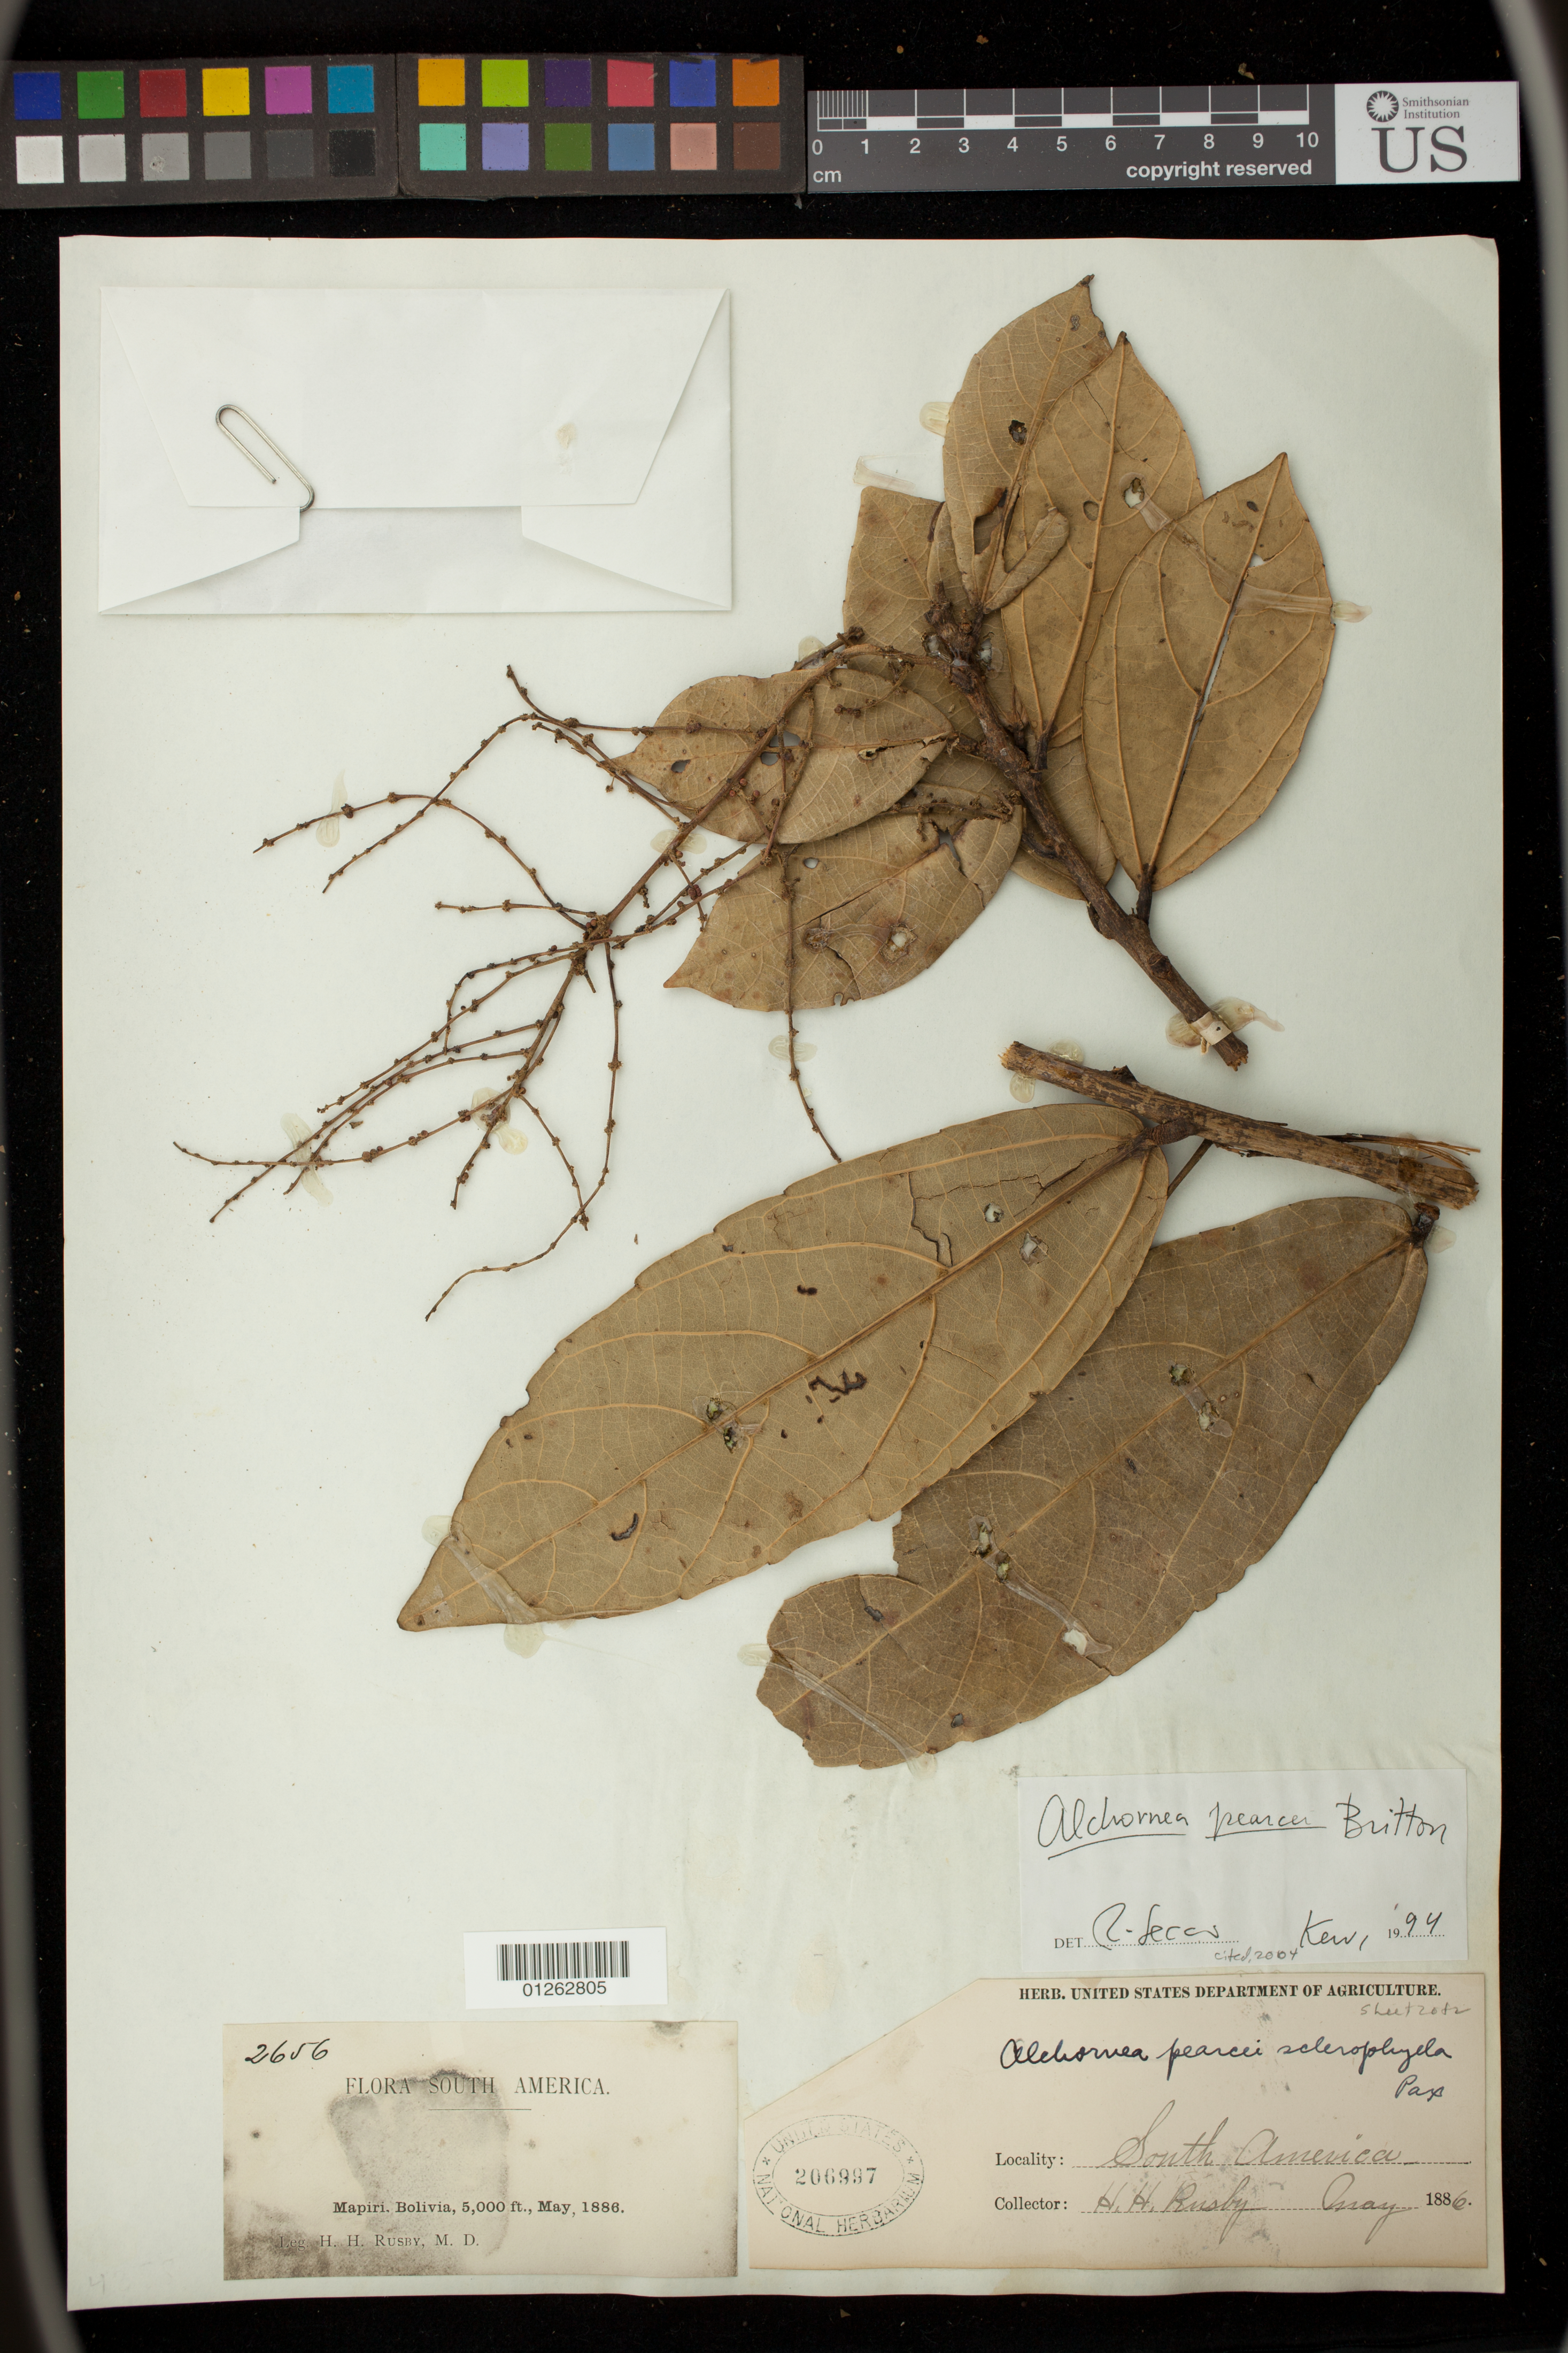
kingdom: Plantae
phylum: Tracheophyta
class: Magnoliopsida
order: Malpighiales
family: Euphorbiaceae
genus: Alchornea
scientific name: Alchornea sp.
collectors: H. H. Rusby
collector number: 2656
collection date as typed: May 1886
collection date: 1886-05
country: Bolivia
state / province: La Páz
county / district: Larecaja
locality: Mapiri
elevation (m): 1524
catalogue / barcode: US 206997